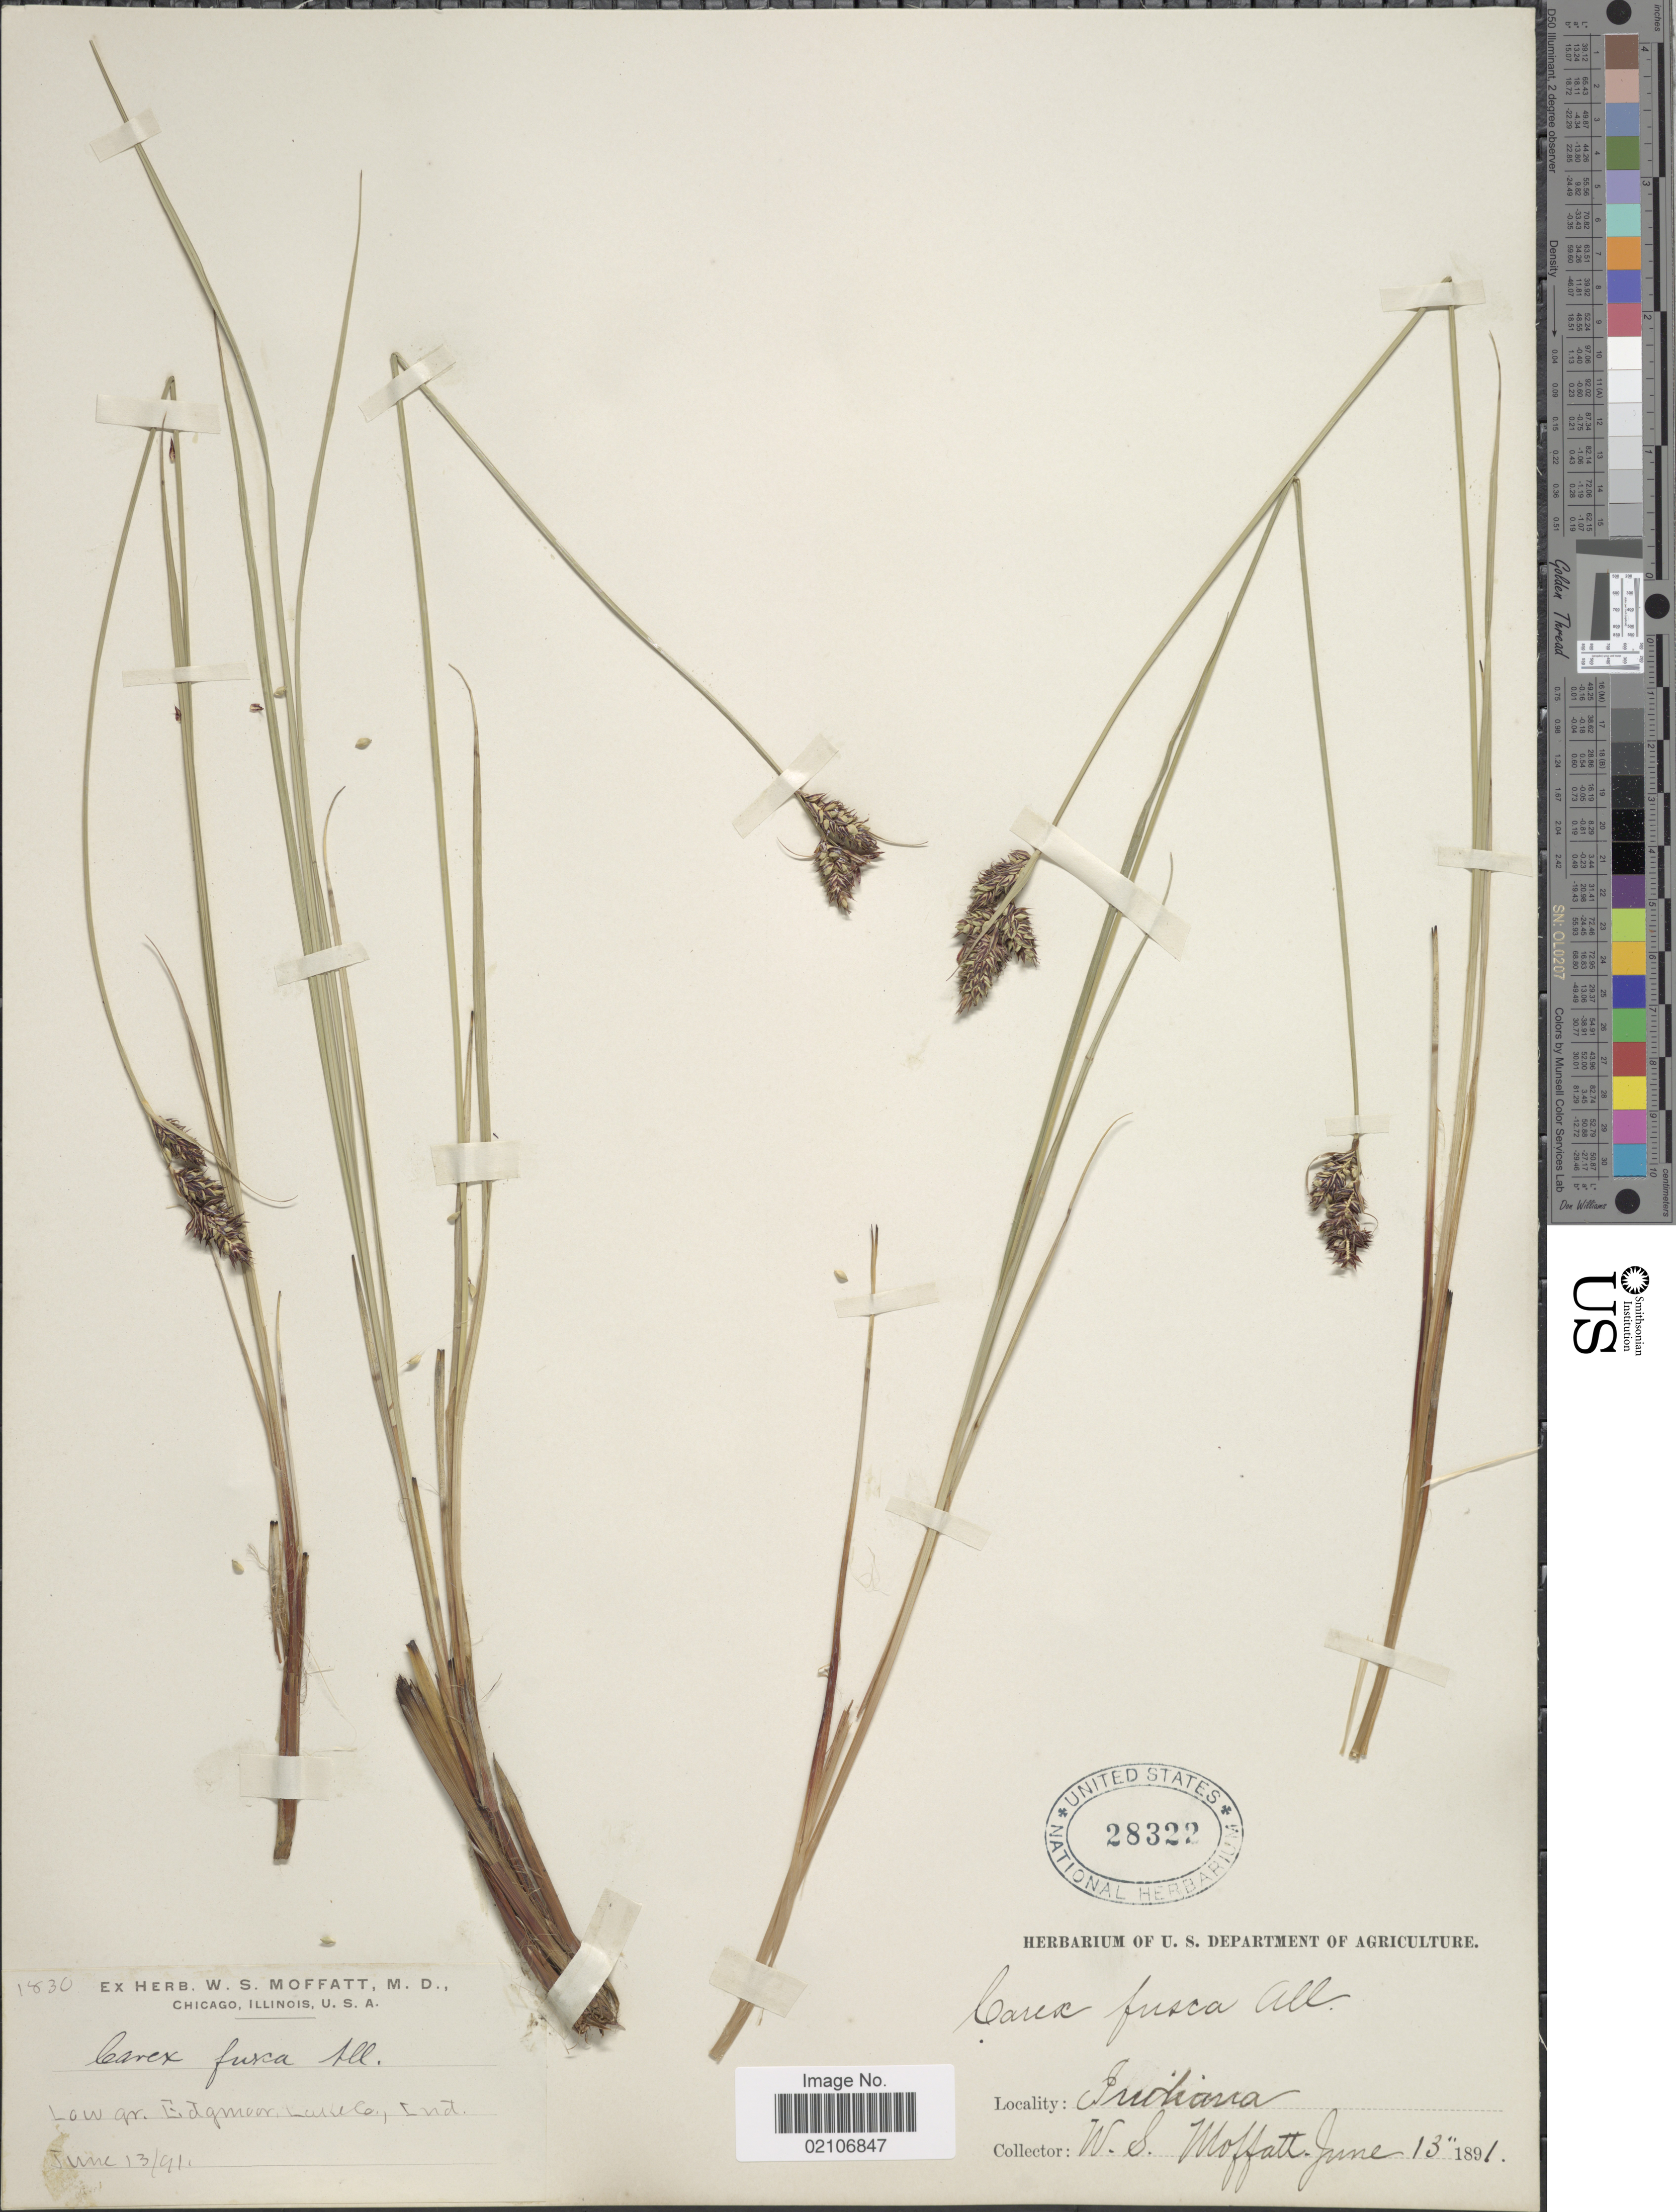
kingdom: Plantae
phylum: Tracheophyta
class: Liliopsida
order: Poales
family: Cyperaceae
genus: Carex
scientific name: Carex buxbaumii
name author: Wahlenb.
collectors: W. Moffatt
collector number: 1830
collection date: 1891-06-13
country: United States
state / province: Indiana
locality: Low gr. Edgmoor Lake Co.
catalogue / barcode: US 28322